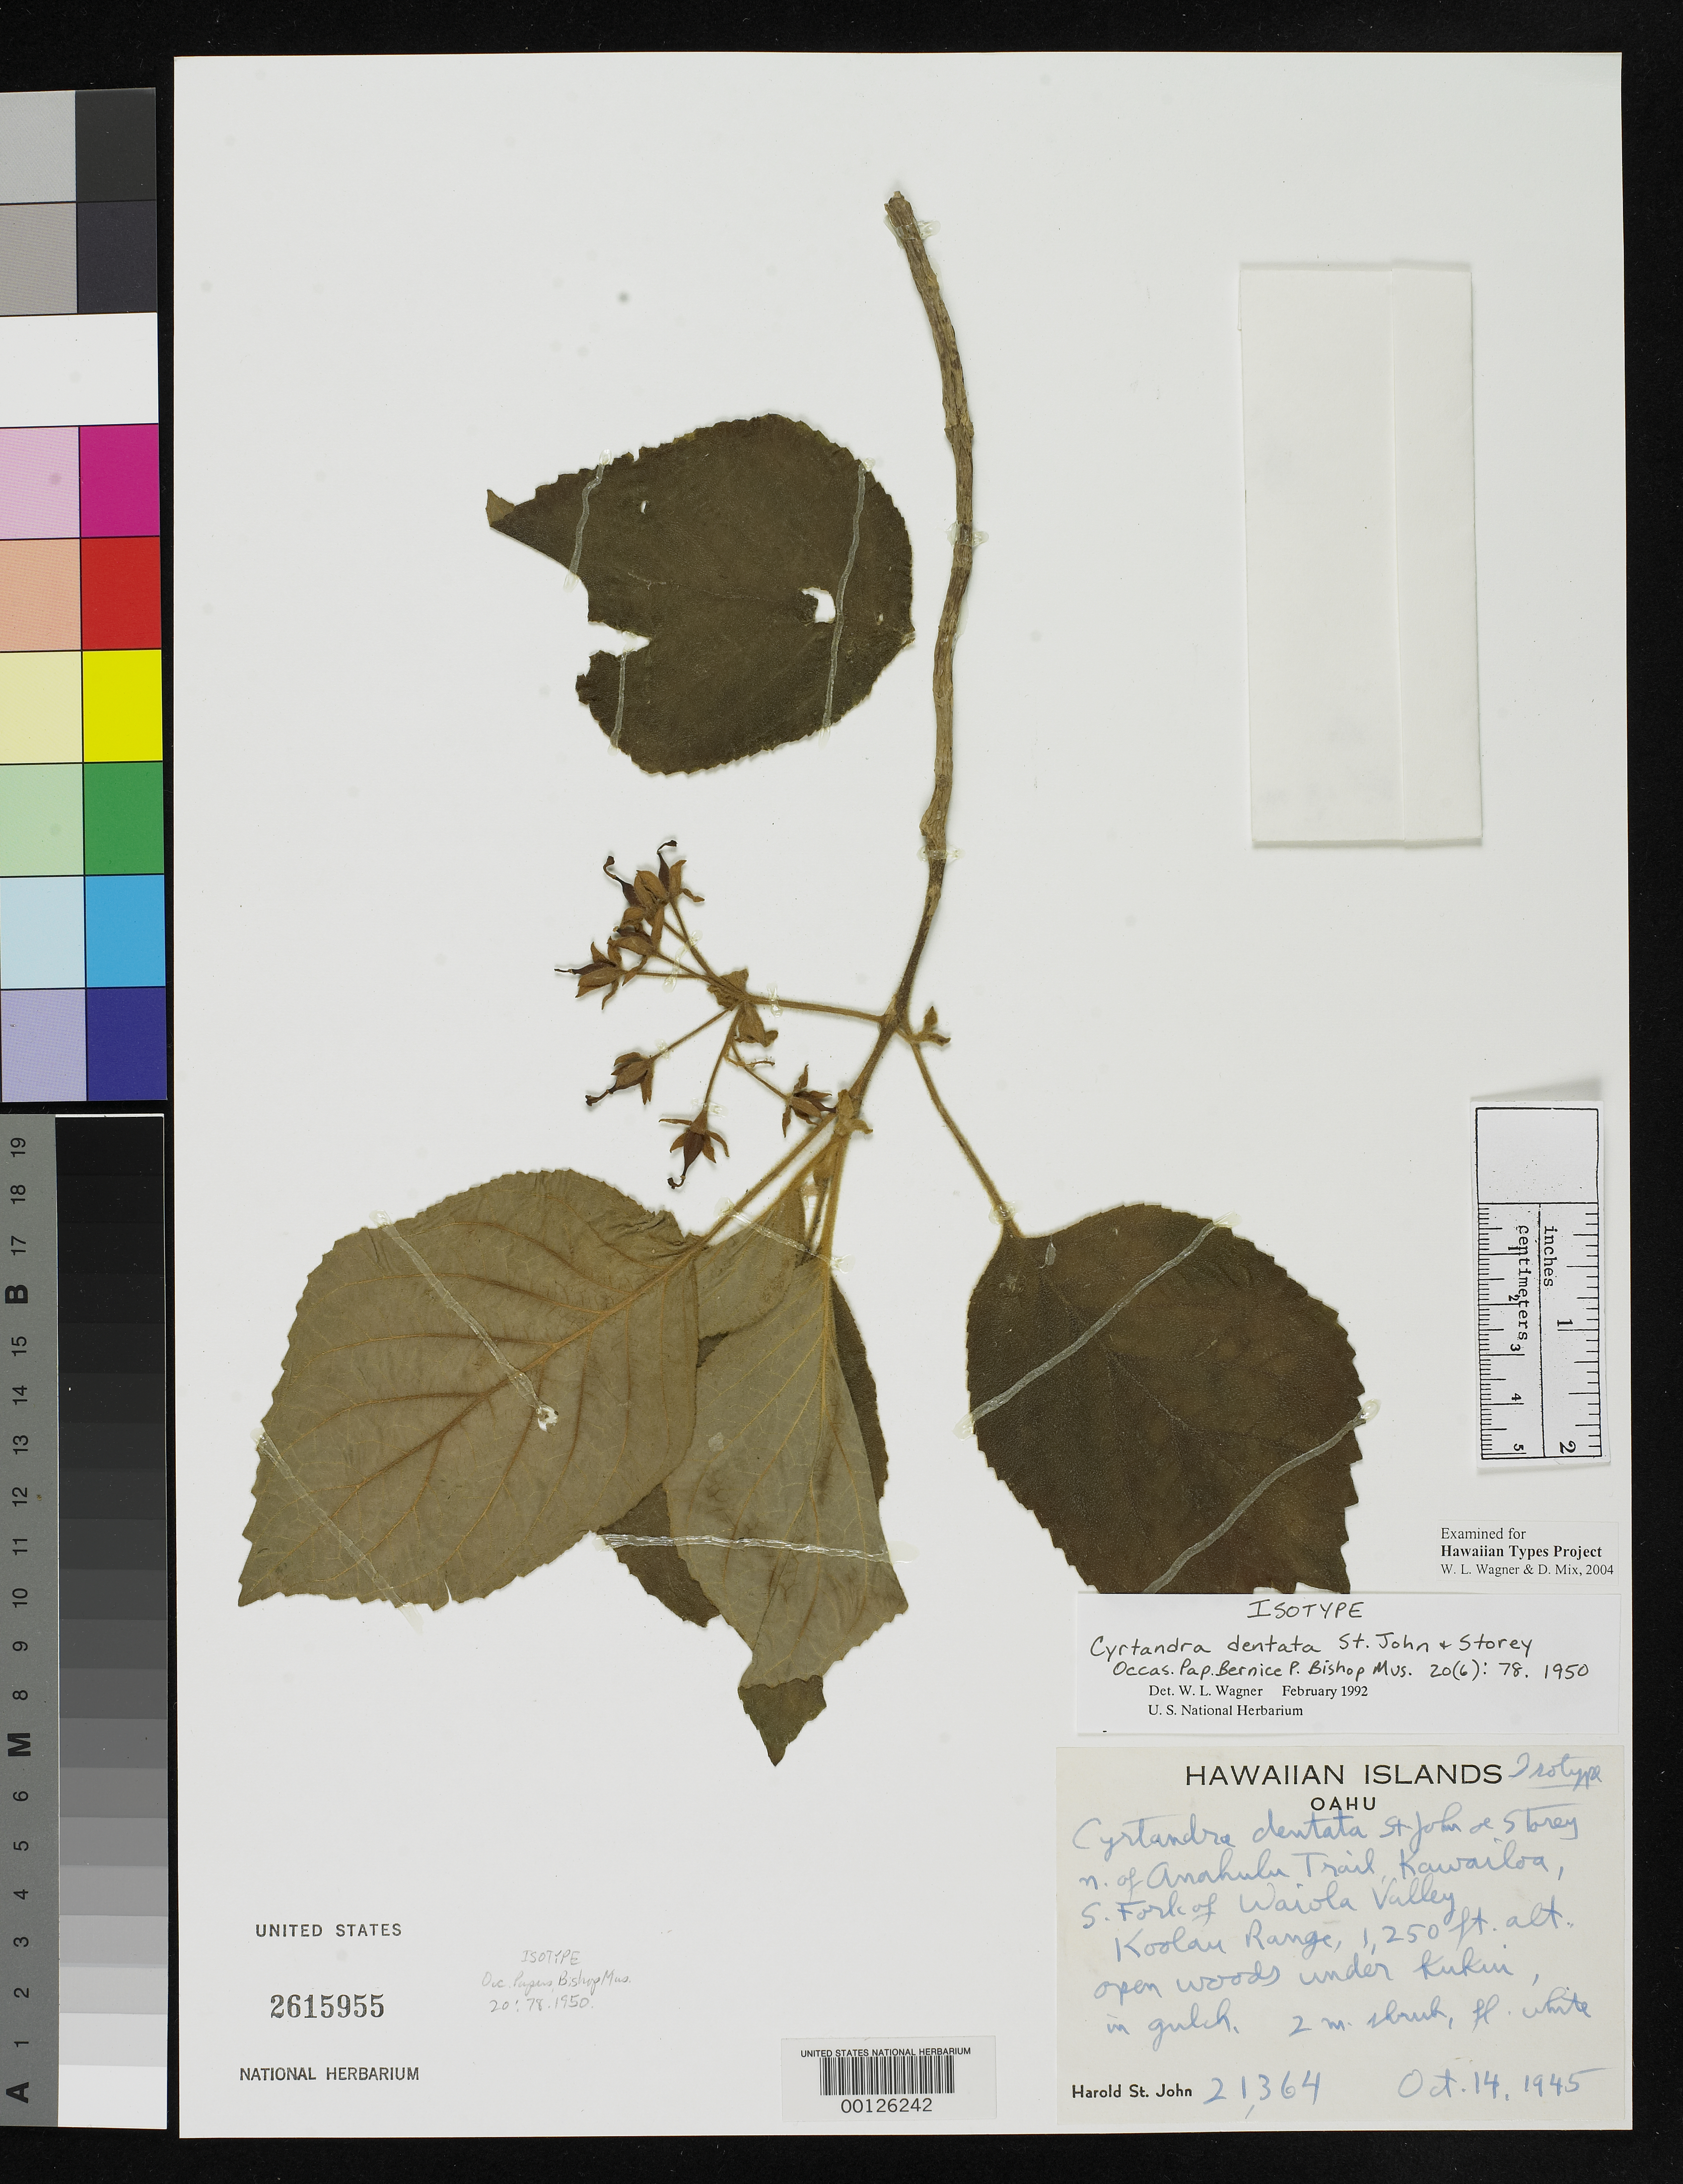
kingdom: Plantae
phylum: Tracheophyta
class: Magnoliopsida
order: Lamiales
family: Gesneriaceae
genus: Cyrtandra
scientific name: Cyrtandra dentata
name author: H. St. John & Storey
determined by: Wagner, W. L., (BOT), Smithsonian Institution - National Museum of Natural History (UNITED STATES)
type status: Isotype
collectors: H. St. John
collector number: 21364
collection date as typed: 14 Oct 1945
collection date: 1945-10-14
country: United States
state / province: Hawaii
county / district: Honolulu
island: Oahu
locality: N. of Anahulu Trail, Kawailoa, S. Fork of Waiola Valley.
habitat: Open woods under kukui, in gulch.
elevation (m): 381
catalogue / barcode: US 2615955